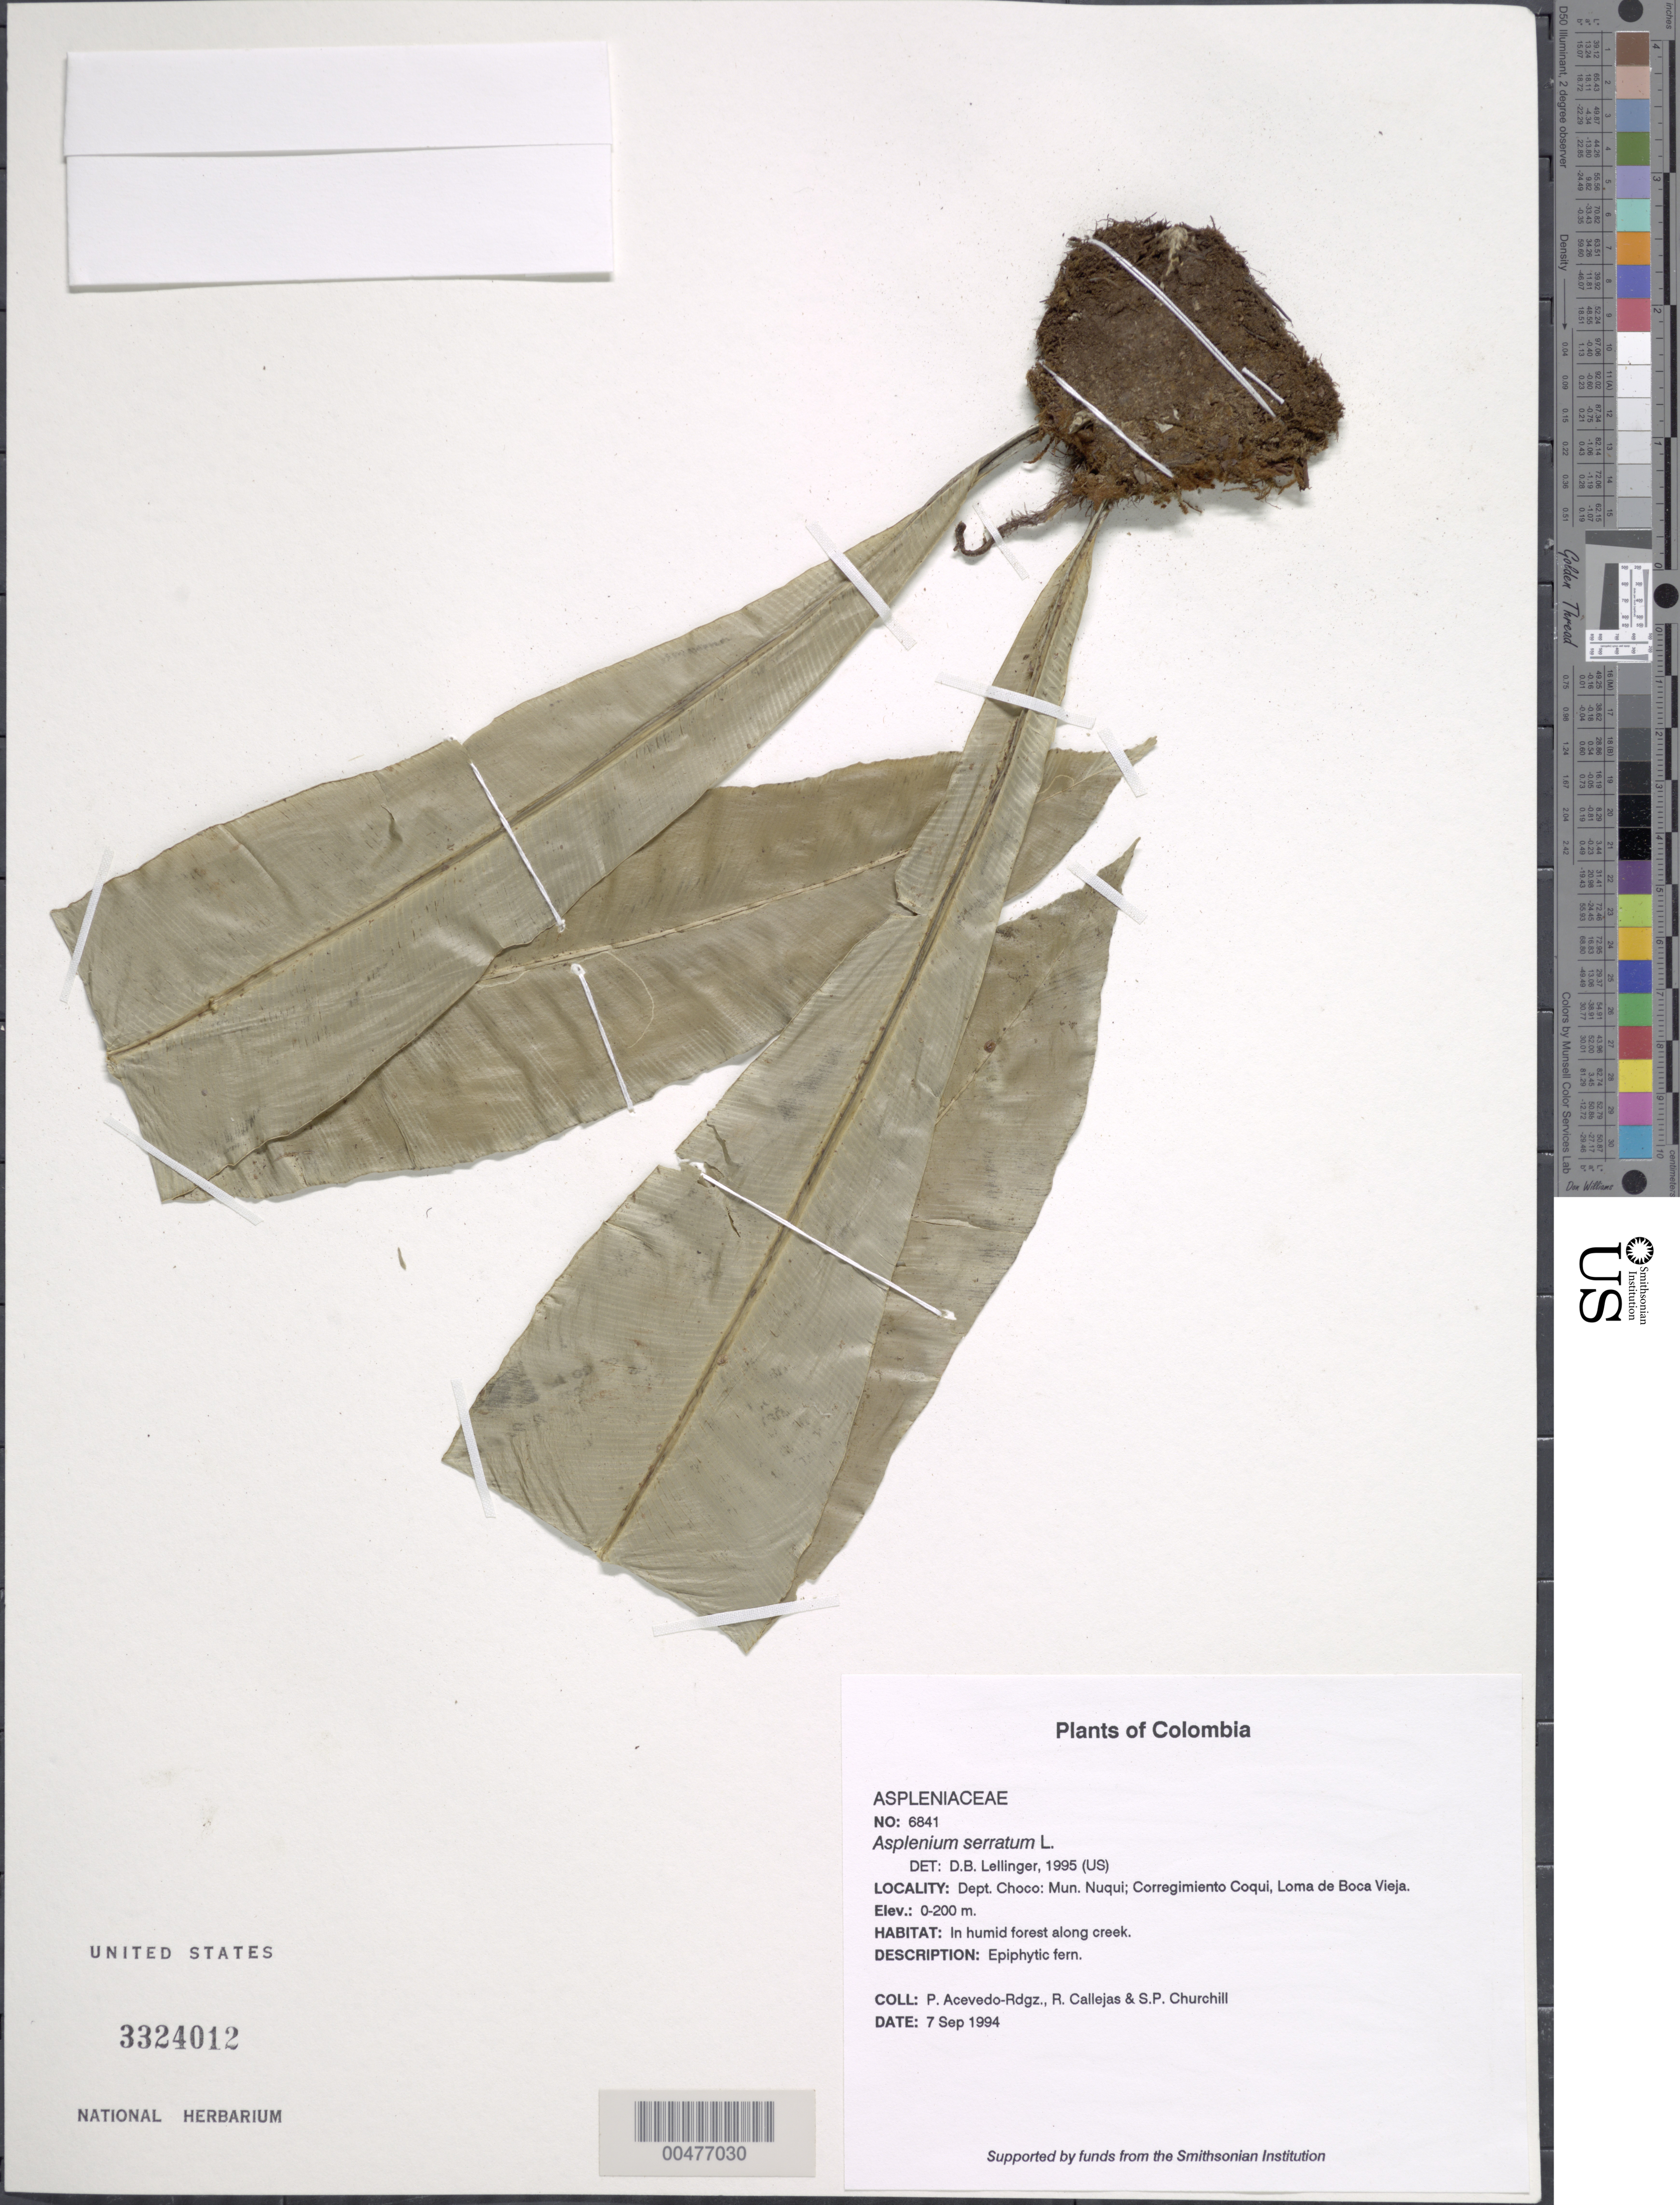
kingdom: Plantae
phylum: Tracheophyta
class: Polypodiopsida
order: Polypodiales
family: Aspleniaceae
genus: Asplenium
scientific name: Asplenium serratum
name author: L.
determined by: Lellinger, David B., (BOT), Smithsonian Institution - National Museum of Natural History (UNITED STATES)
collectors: P. Acevedo-Rodr., R. Callejas & S. Churchill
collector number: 6841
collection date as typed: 07 Sep 1994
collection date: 1994-09-07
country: Colombia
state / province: Chocó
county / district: Nuqui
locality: Depart. Choco; Mun. Nuqui; Corregimiento Coqui; Loma de Boca Vieja.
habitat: In humid forest along creek.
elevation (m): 0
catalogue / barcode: US 3324012